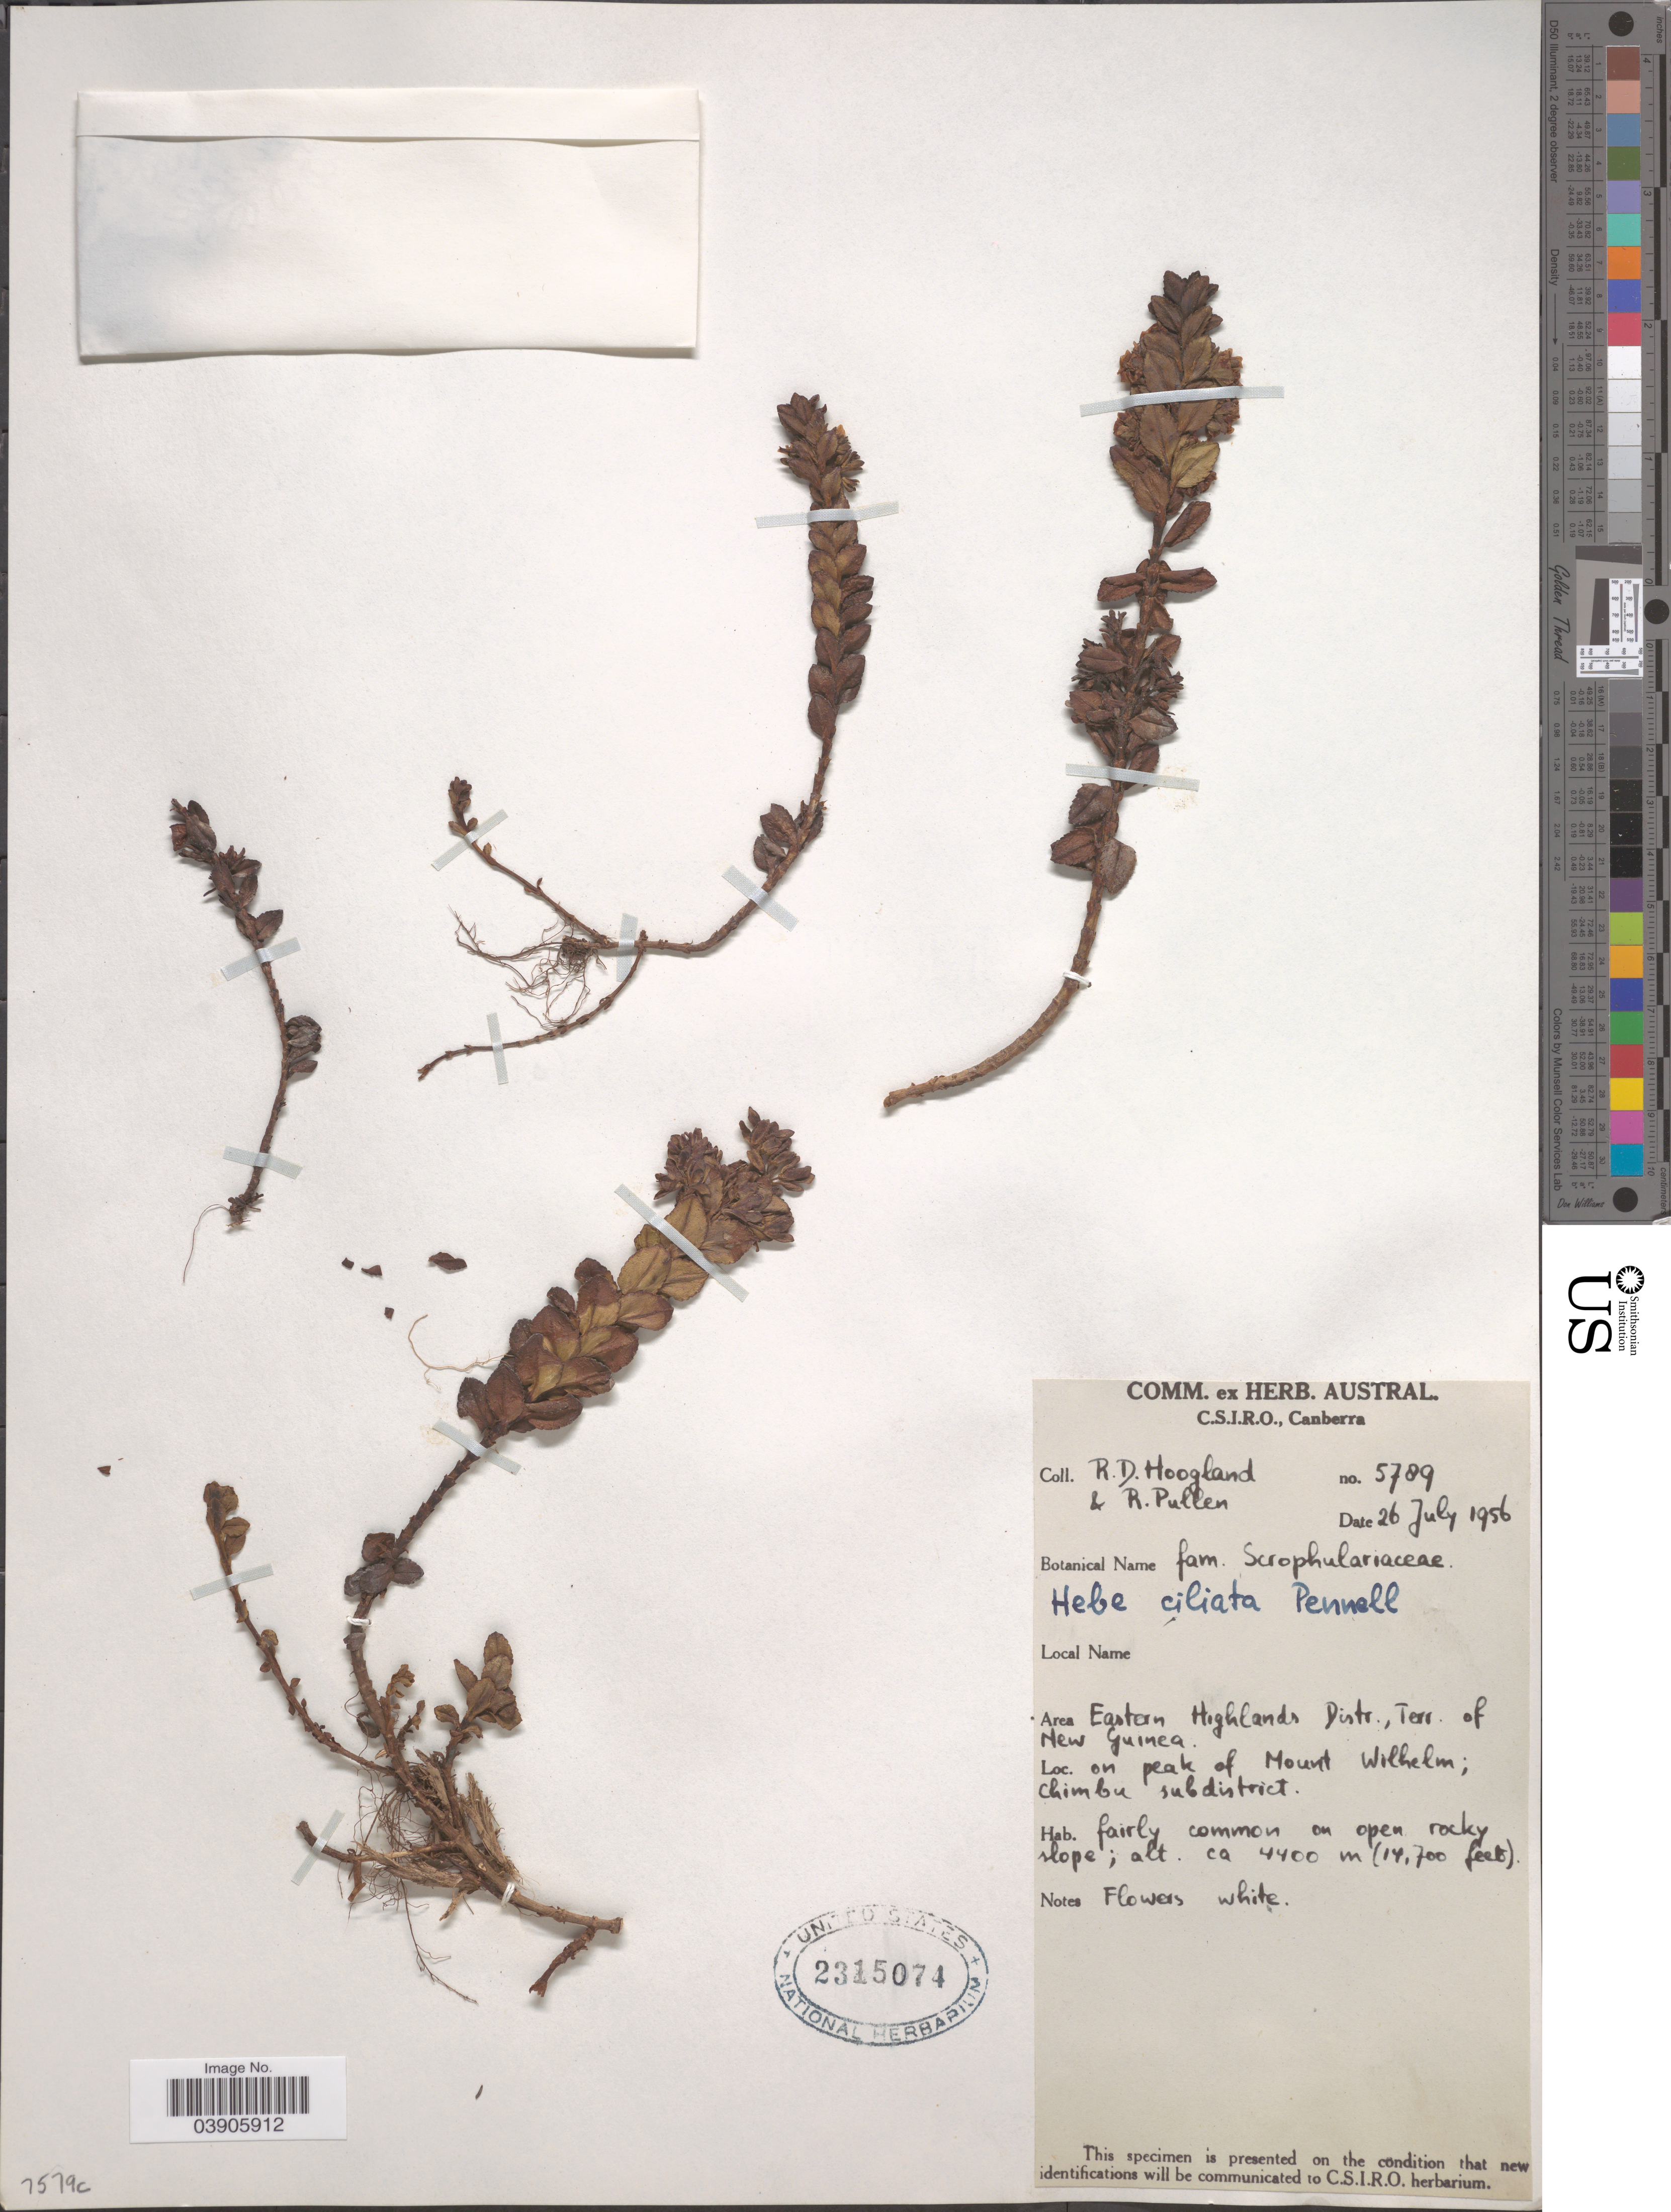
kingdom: Plantae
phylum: Tracheophyta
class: Magnoliopsida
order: Lamiales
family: Plantaginaceae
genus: Hebe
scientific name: Hebe ciliata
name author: Pennell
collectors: R. D. Hoogland & R. Pullen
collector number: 5789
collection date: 1956-07-26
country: Papua New Guinea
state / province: Chimbu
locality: Area Eastern Highlands Distr., Terr. of New Guinea. On peak of Mount Wilhelm; Chimbu subdistrict.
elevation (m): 4400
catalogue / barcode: US 2315074